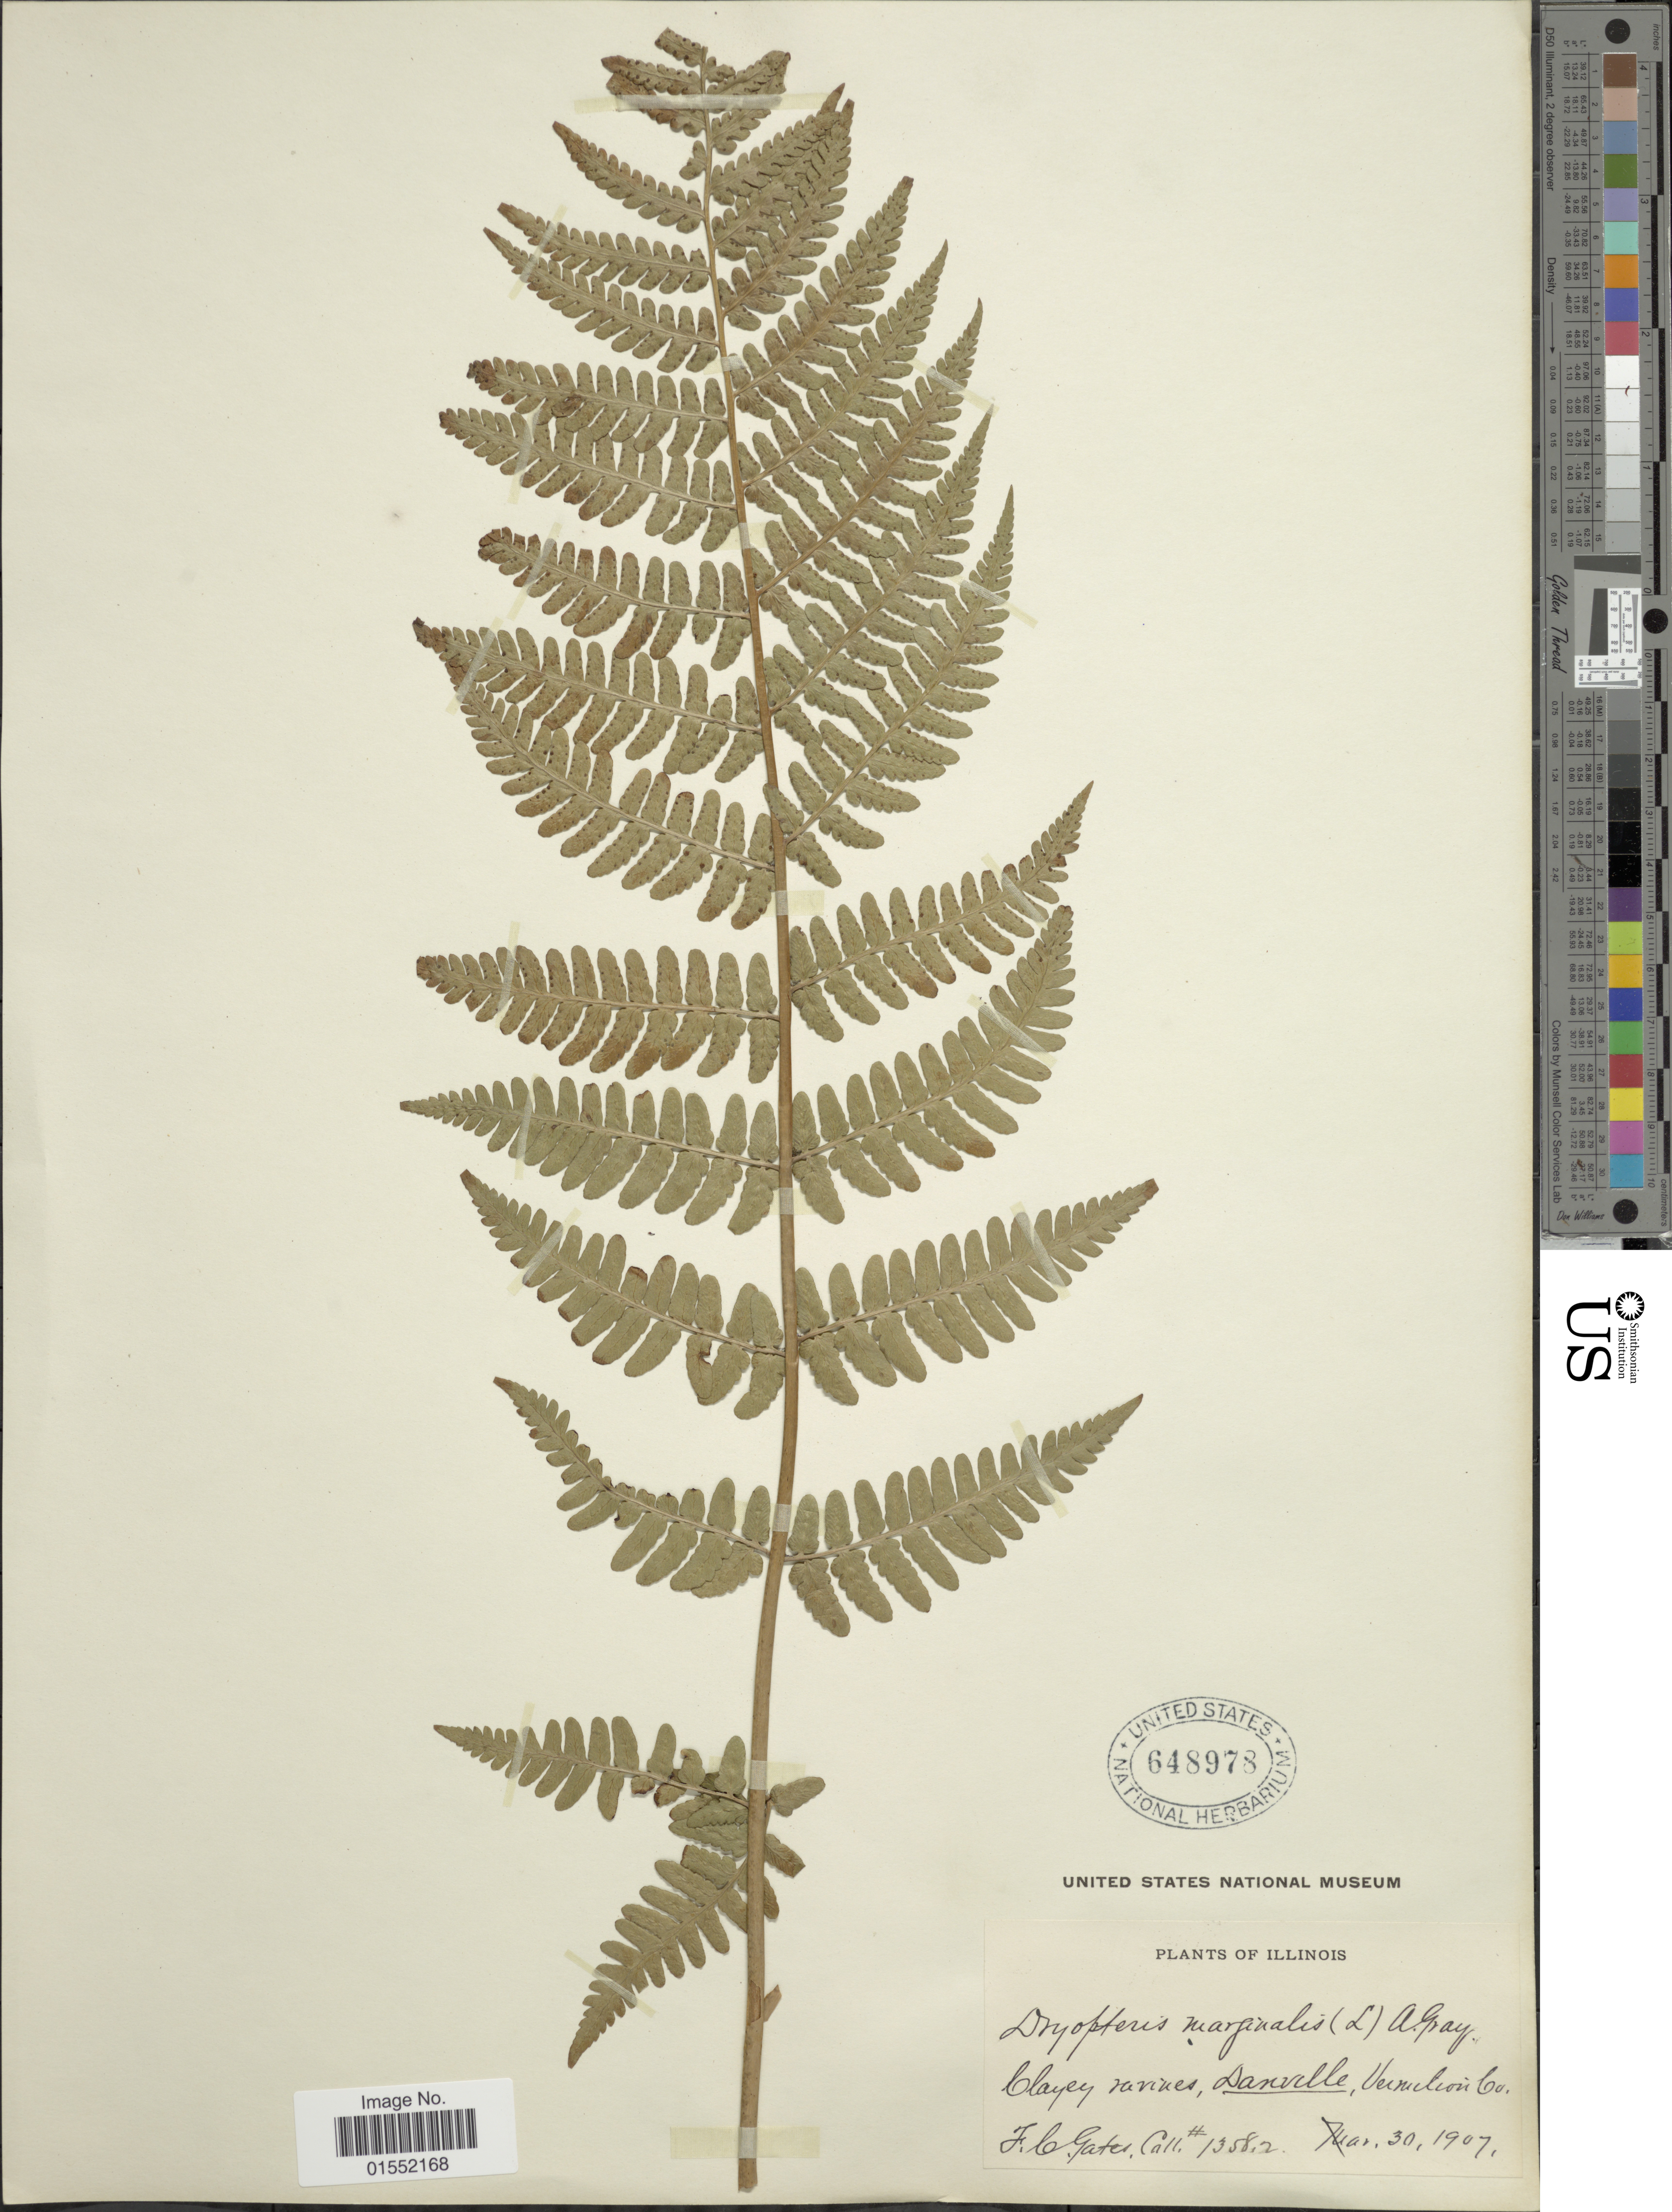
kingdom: Plantae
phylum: Tracheophyta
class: Polypodiopsida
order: Polypodiales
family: Dryopteridaceae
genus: Dryopteris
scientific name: Dryopteris marginalis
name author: (L.) A. Gray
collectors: F. C. Gates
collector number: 13582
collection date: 1907-03-30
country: United States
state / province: Illinois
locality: Clayey ravines, Danville, Vermlion Co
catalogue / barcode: US 648978